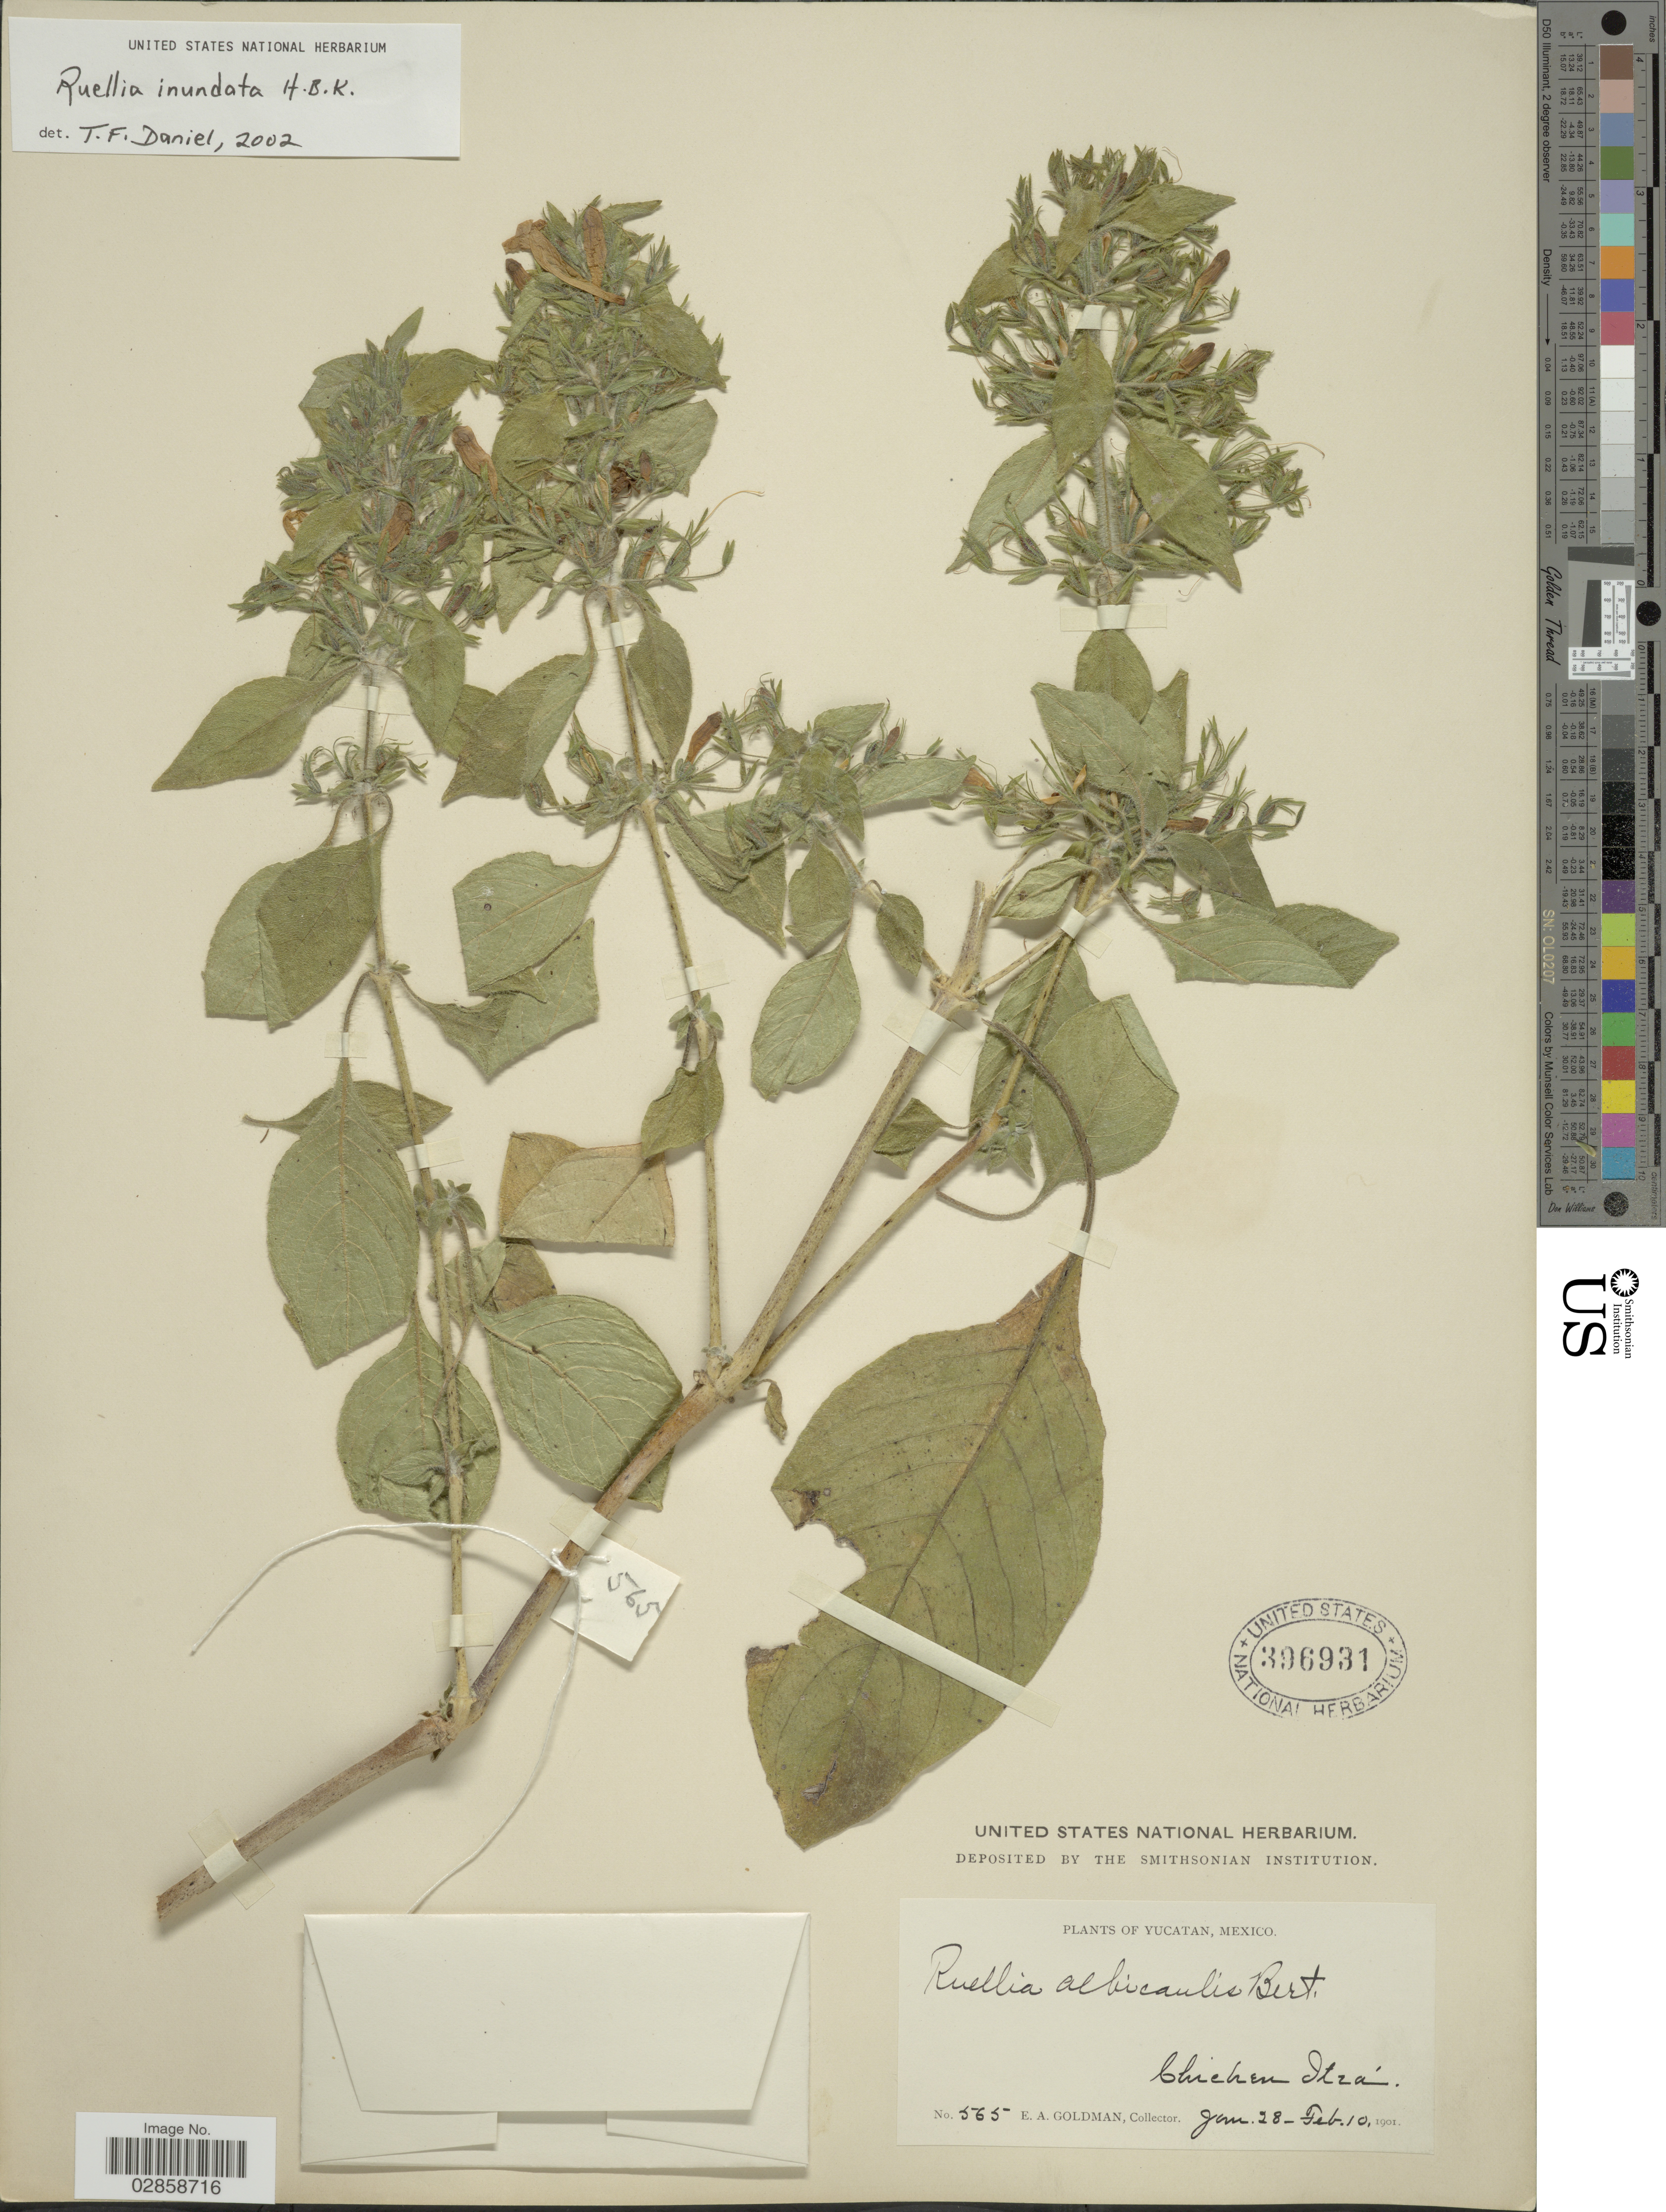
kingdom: Plantae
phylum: Tracheophyta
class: Magnoliopsida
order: Lamiales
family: Acanthaceae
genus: Ruellia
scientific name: Ruellia inundata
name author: Kunth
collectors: E. A. Goldman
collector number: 565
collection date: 1901-01-28/1901-02-10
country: Mexico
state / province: Yucatán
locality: Chichen Itzá.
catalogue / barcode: US 396931